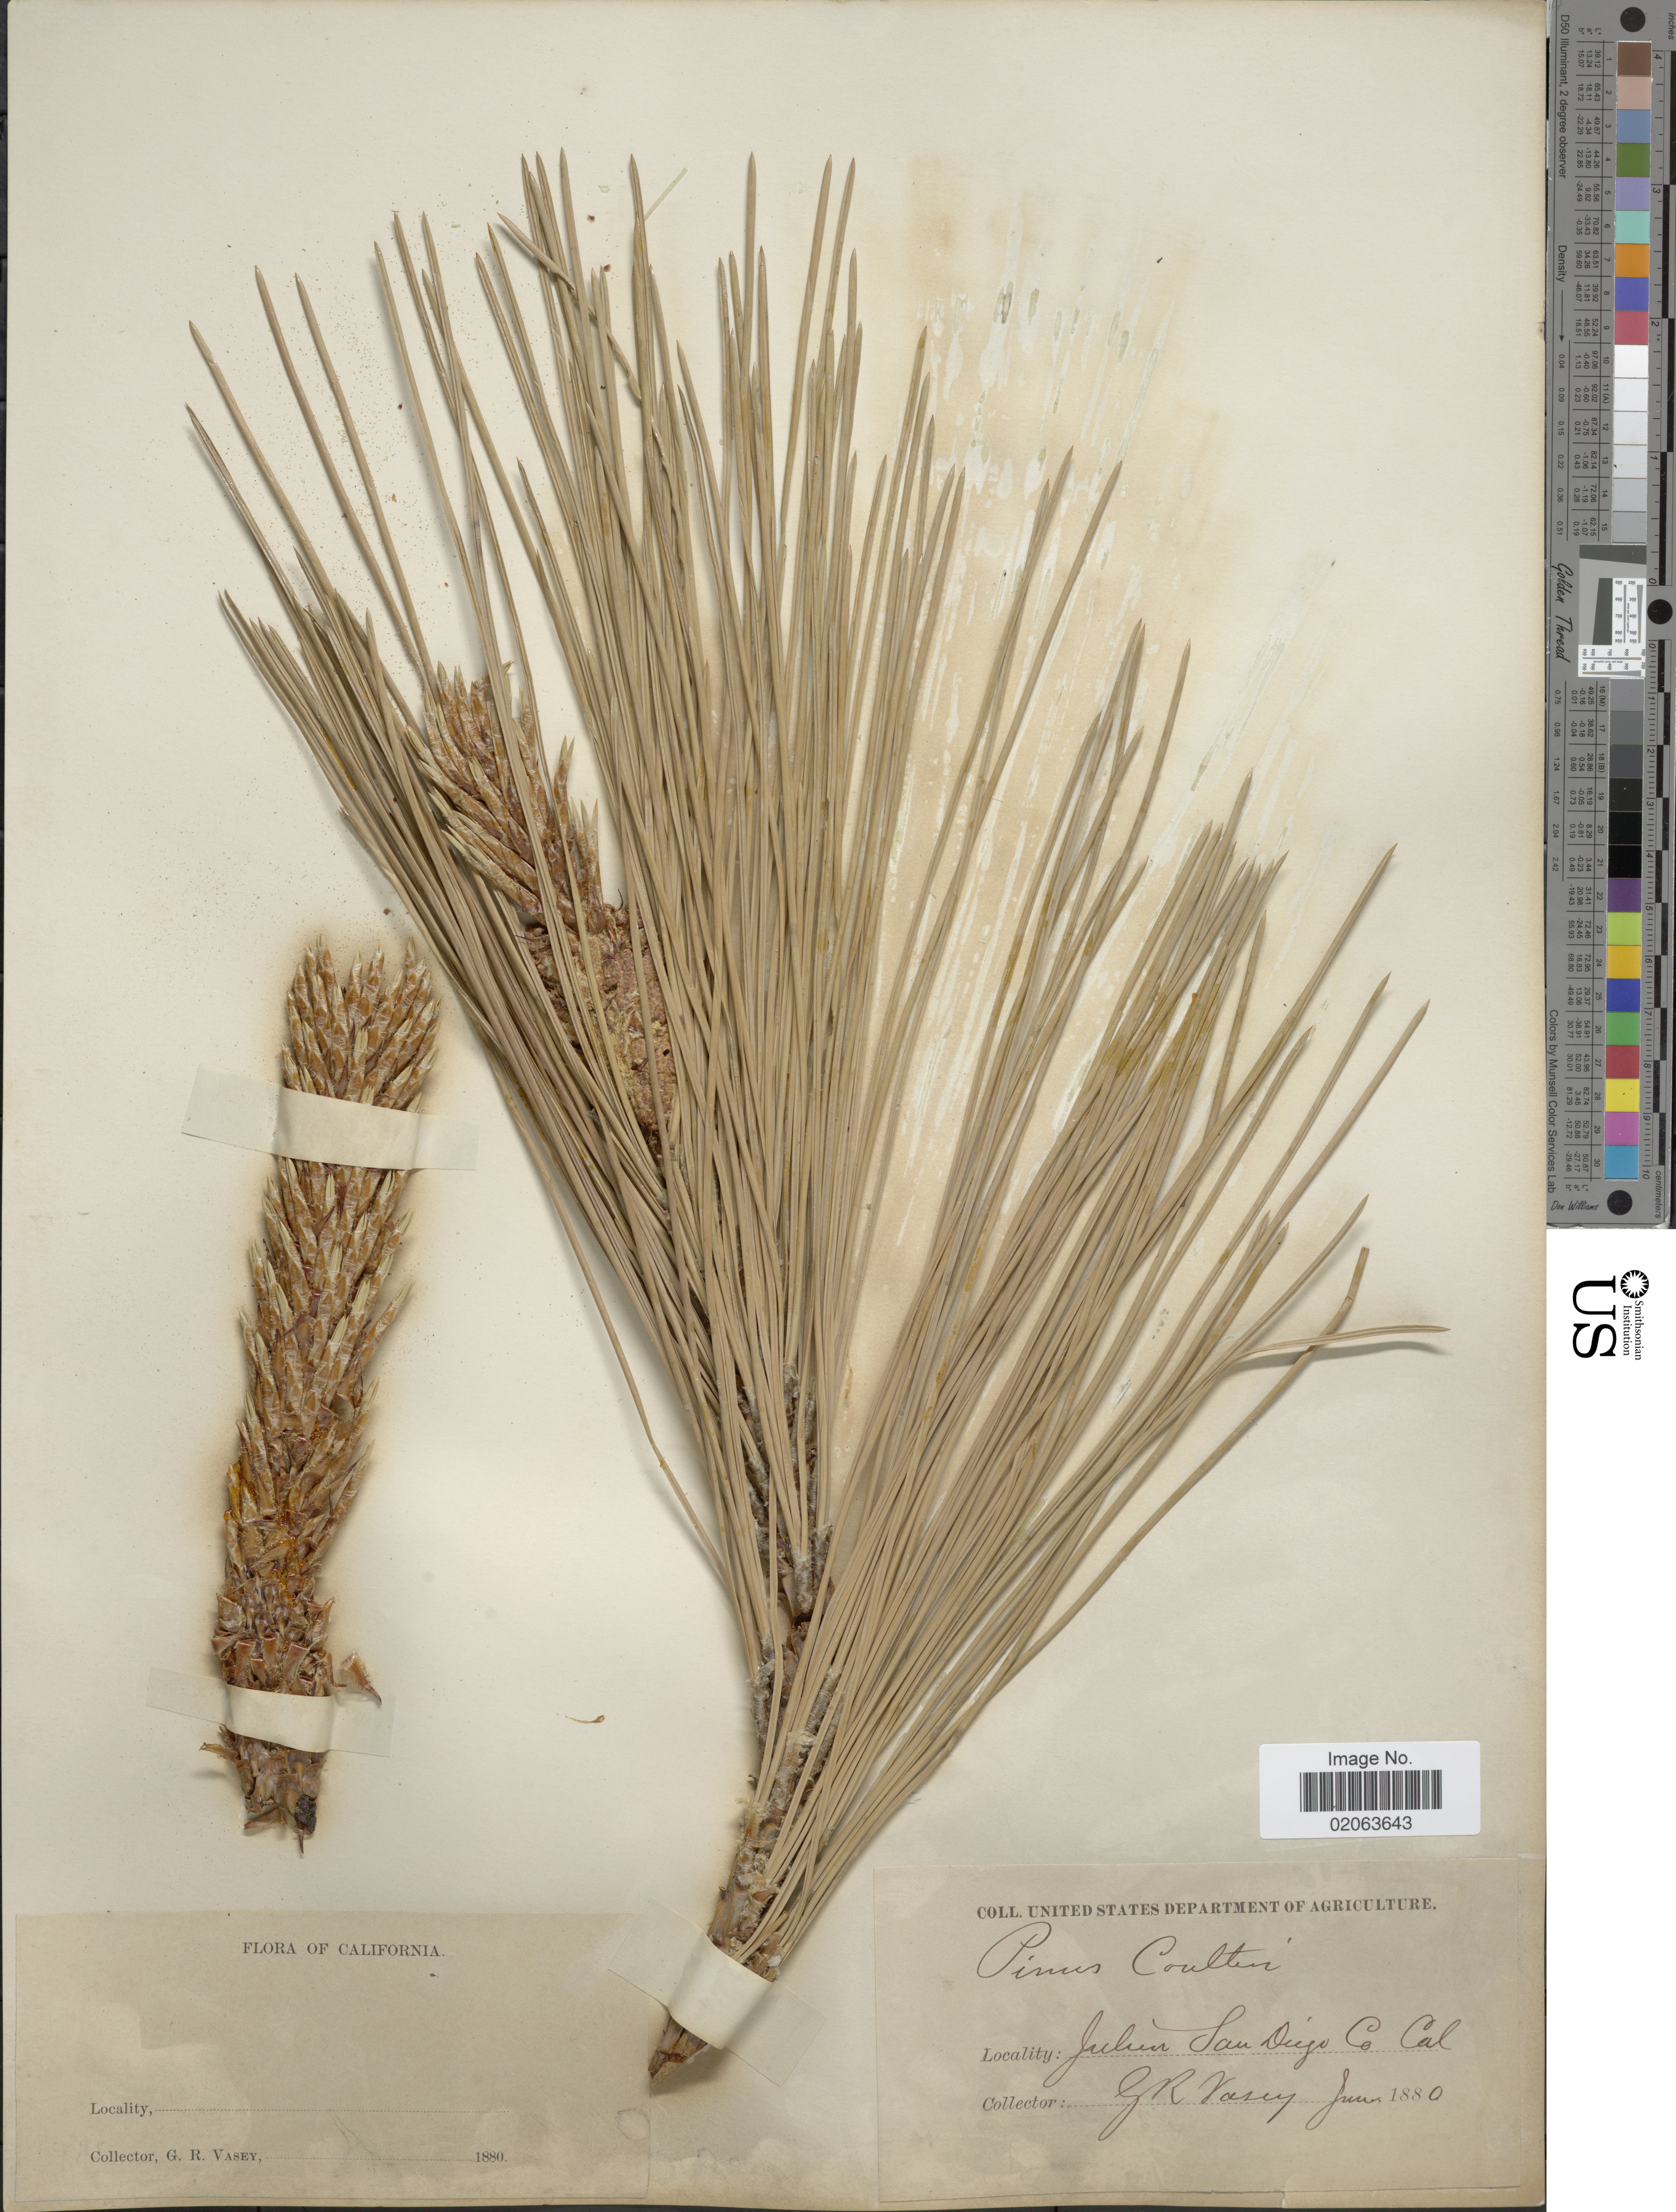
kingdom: Plantae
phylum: Tracheophyta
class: Pinopsida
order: Pinales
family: Pinaceae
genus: Pinus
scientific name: Pinus coulteri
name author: Lamb. ex D. Don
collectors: G. R. Vasey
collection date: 1880-06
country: United States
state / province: California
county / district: San Diego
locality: Julien San Diego Co Cal